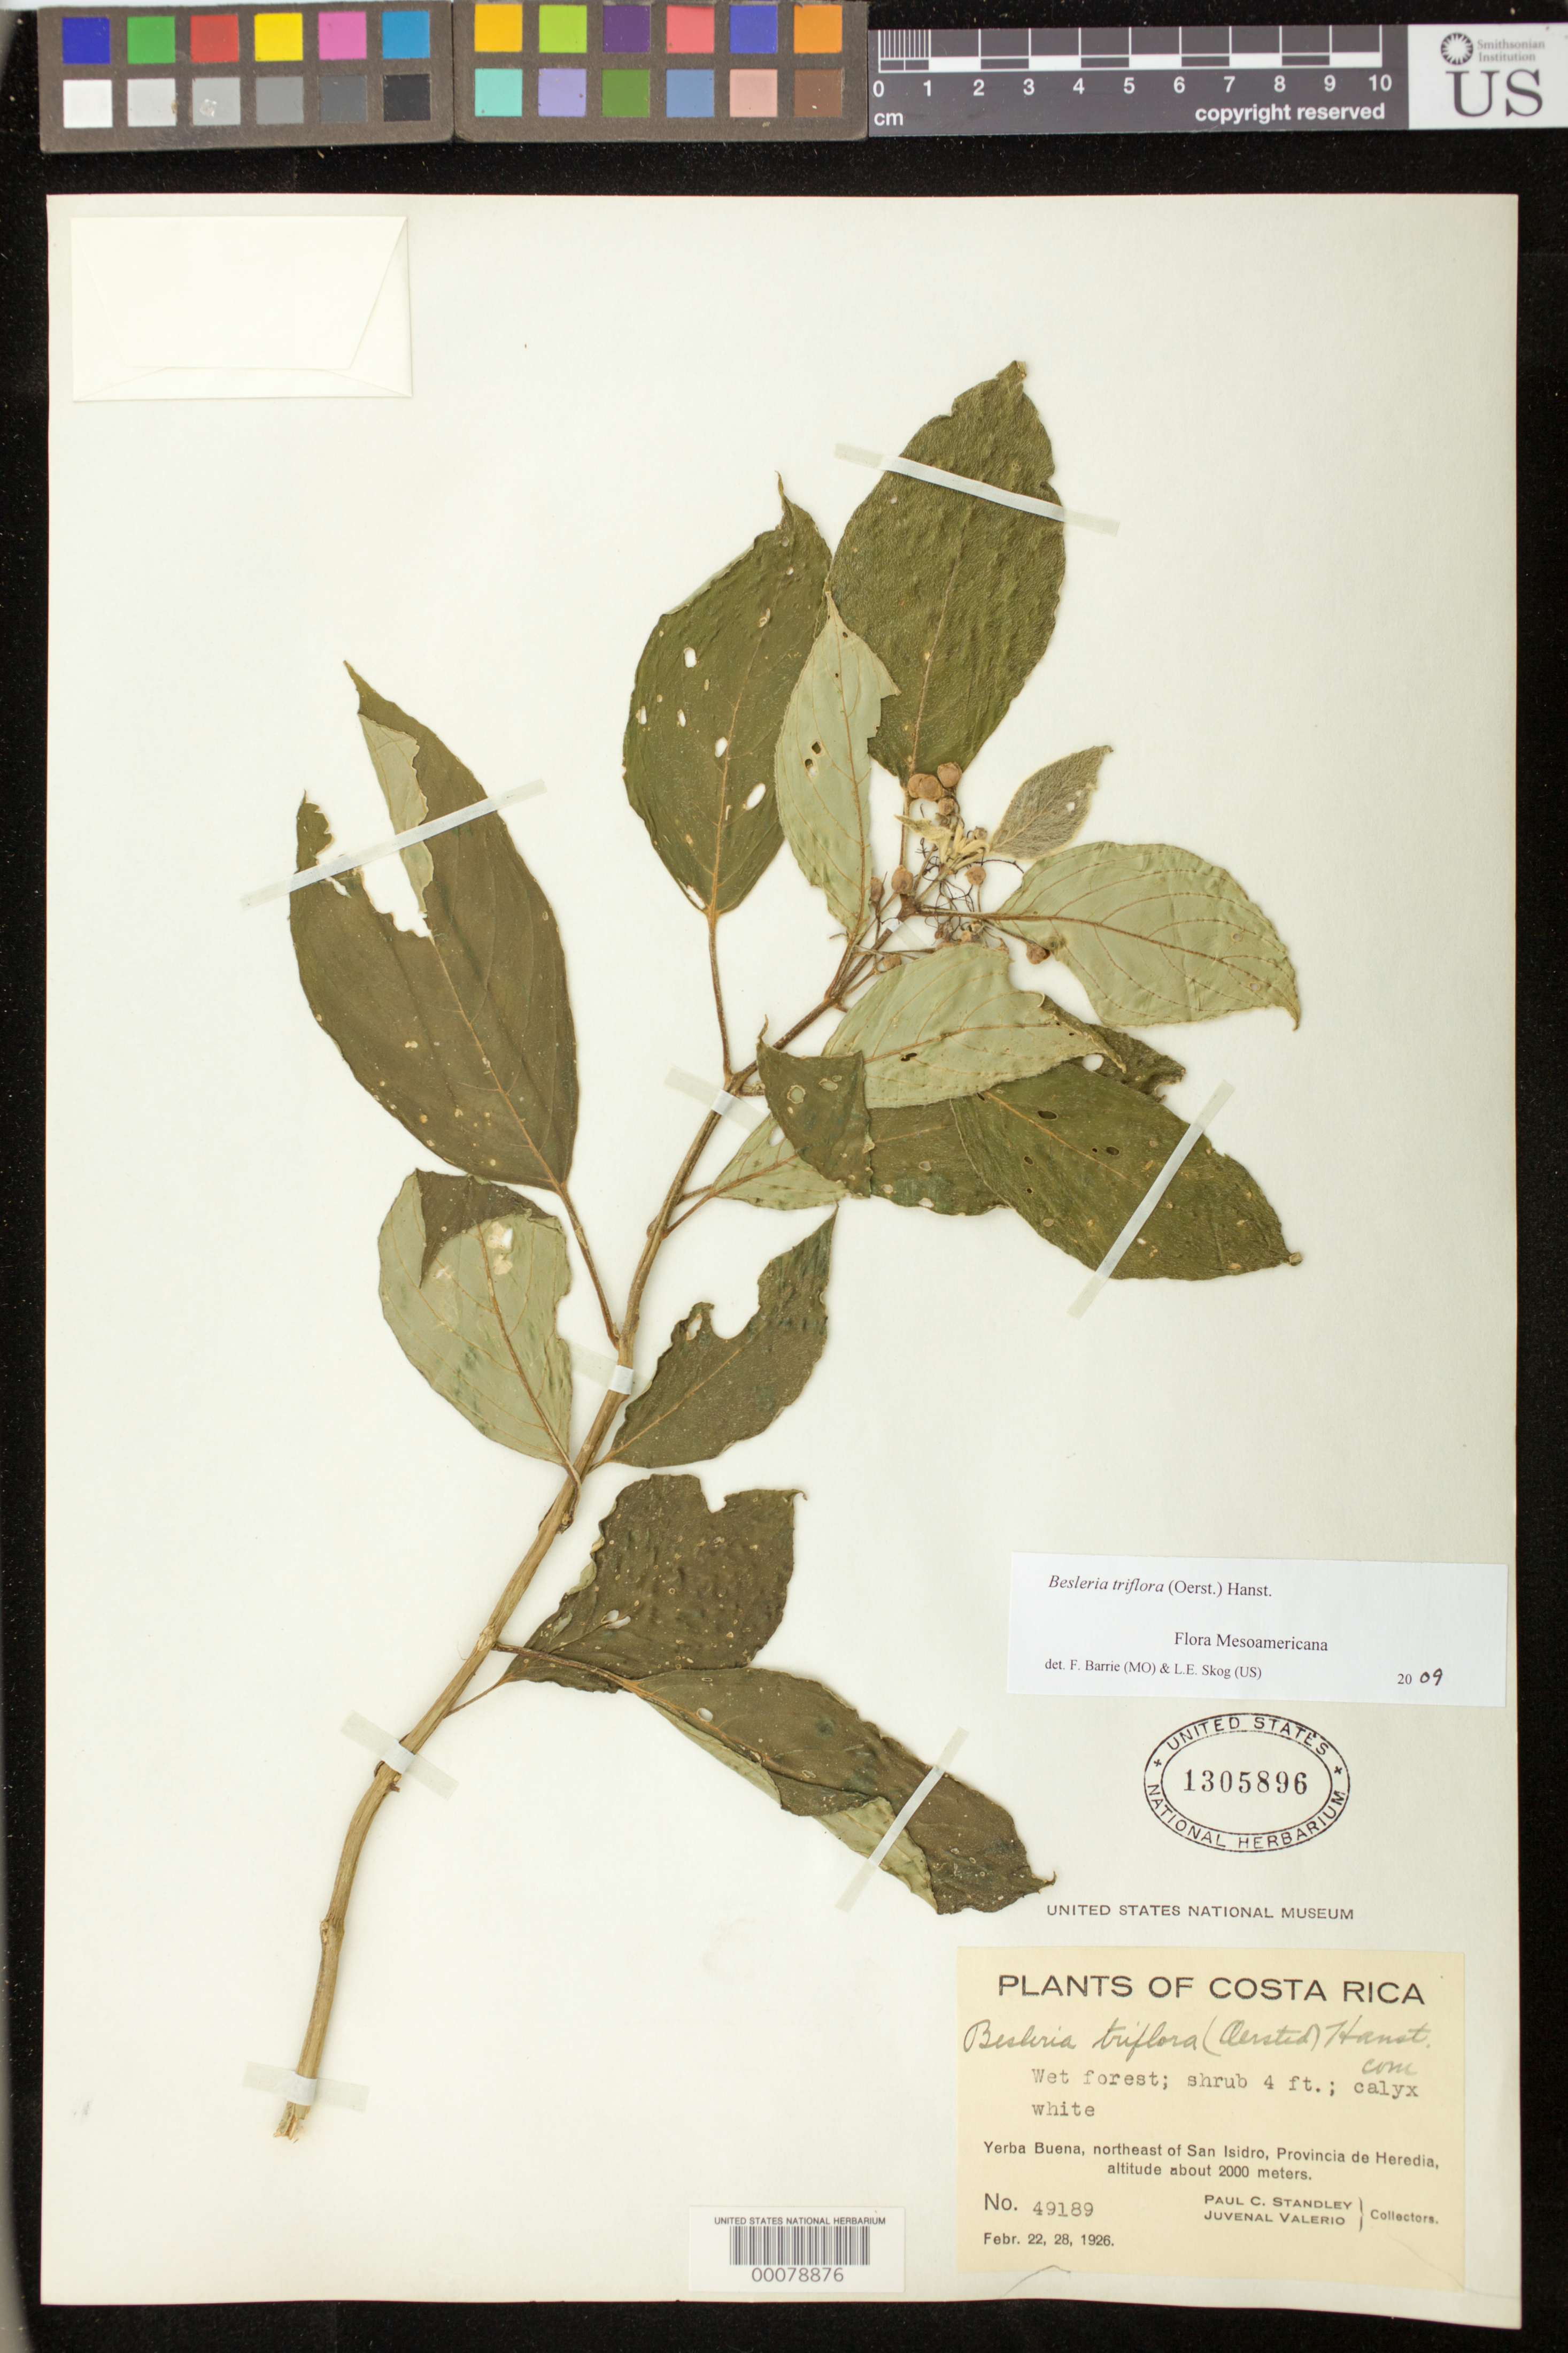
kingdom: Plantae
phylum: Tracheophyta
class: Magnoliopsida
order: Lamiales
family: Gesneriaceae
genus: Besleria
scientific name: Besleria triflora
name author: (Oerst.) Hanst.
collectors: P. C. Standley & J. Valerio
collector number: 49189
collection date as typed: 22-28 Feb 1926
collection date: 1926-02-22/1926-02-28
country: Costa Rica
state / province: Heredia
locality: Yerba Buena, NE of San Isidro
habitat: Wet forest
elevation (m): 2000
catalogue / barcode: US 1305896